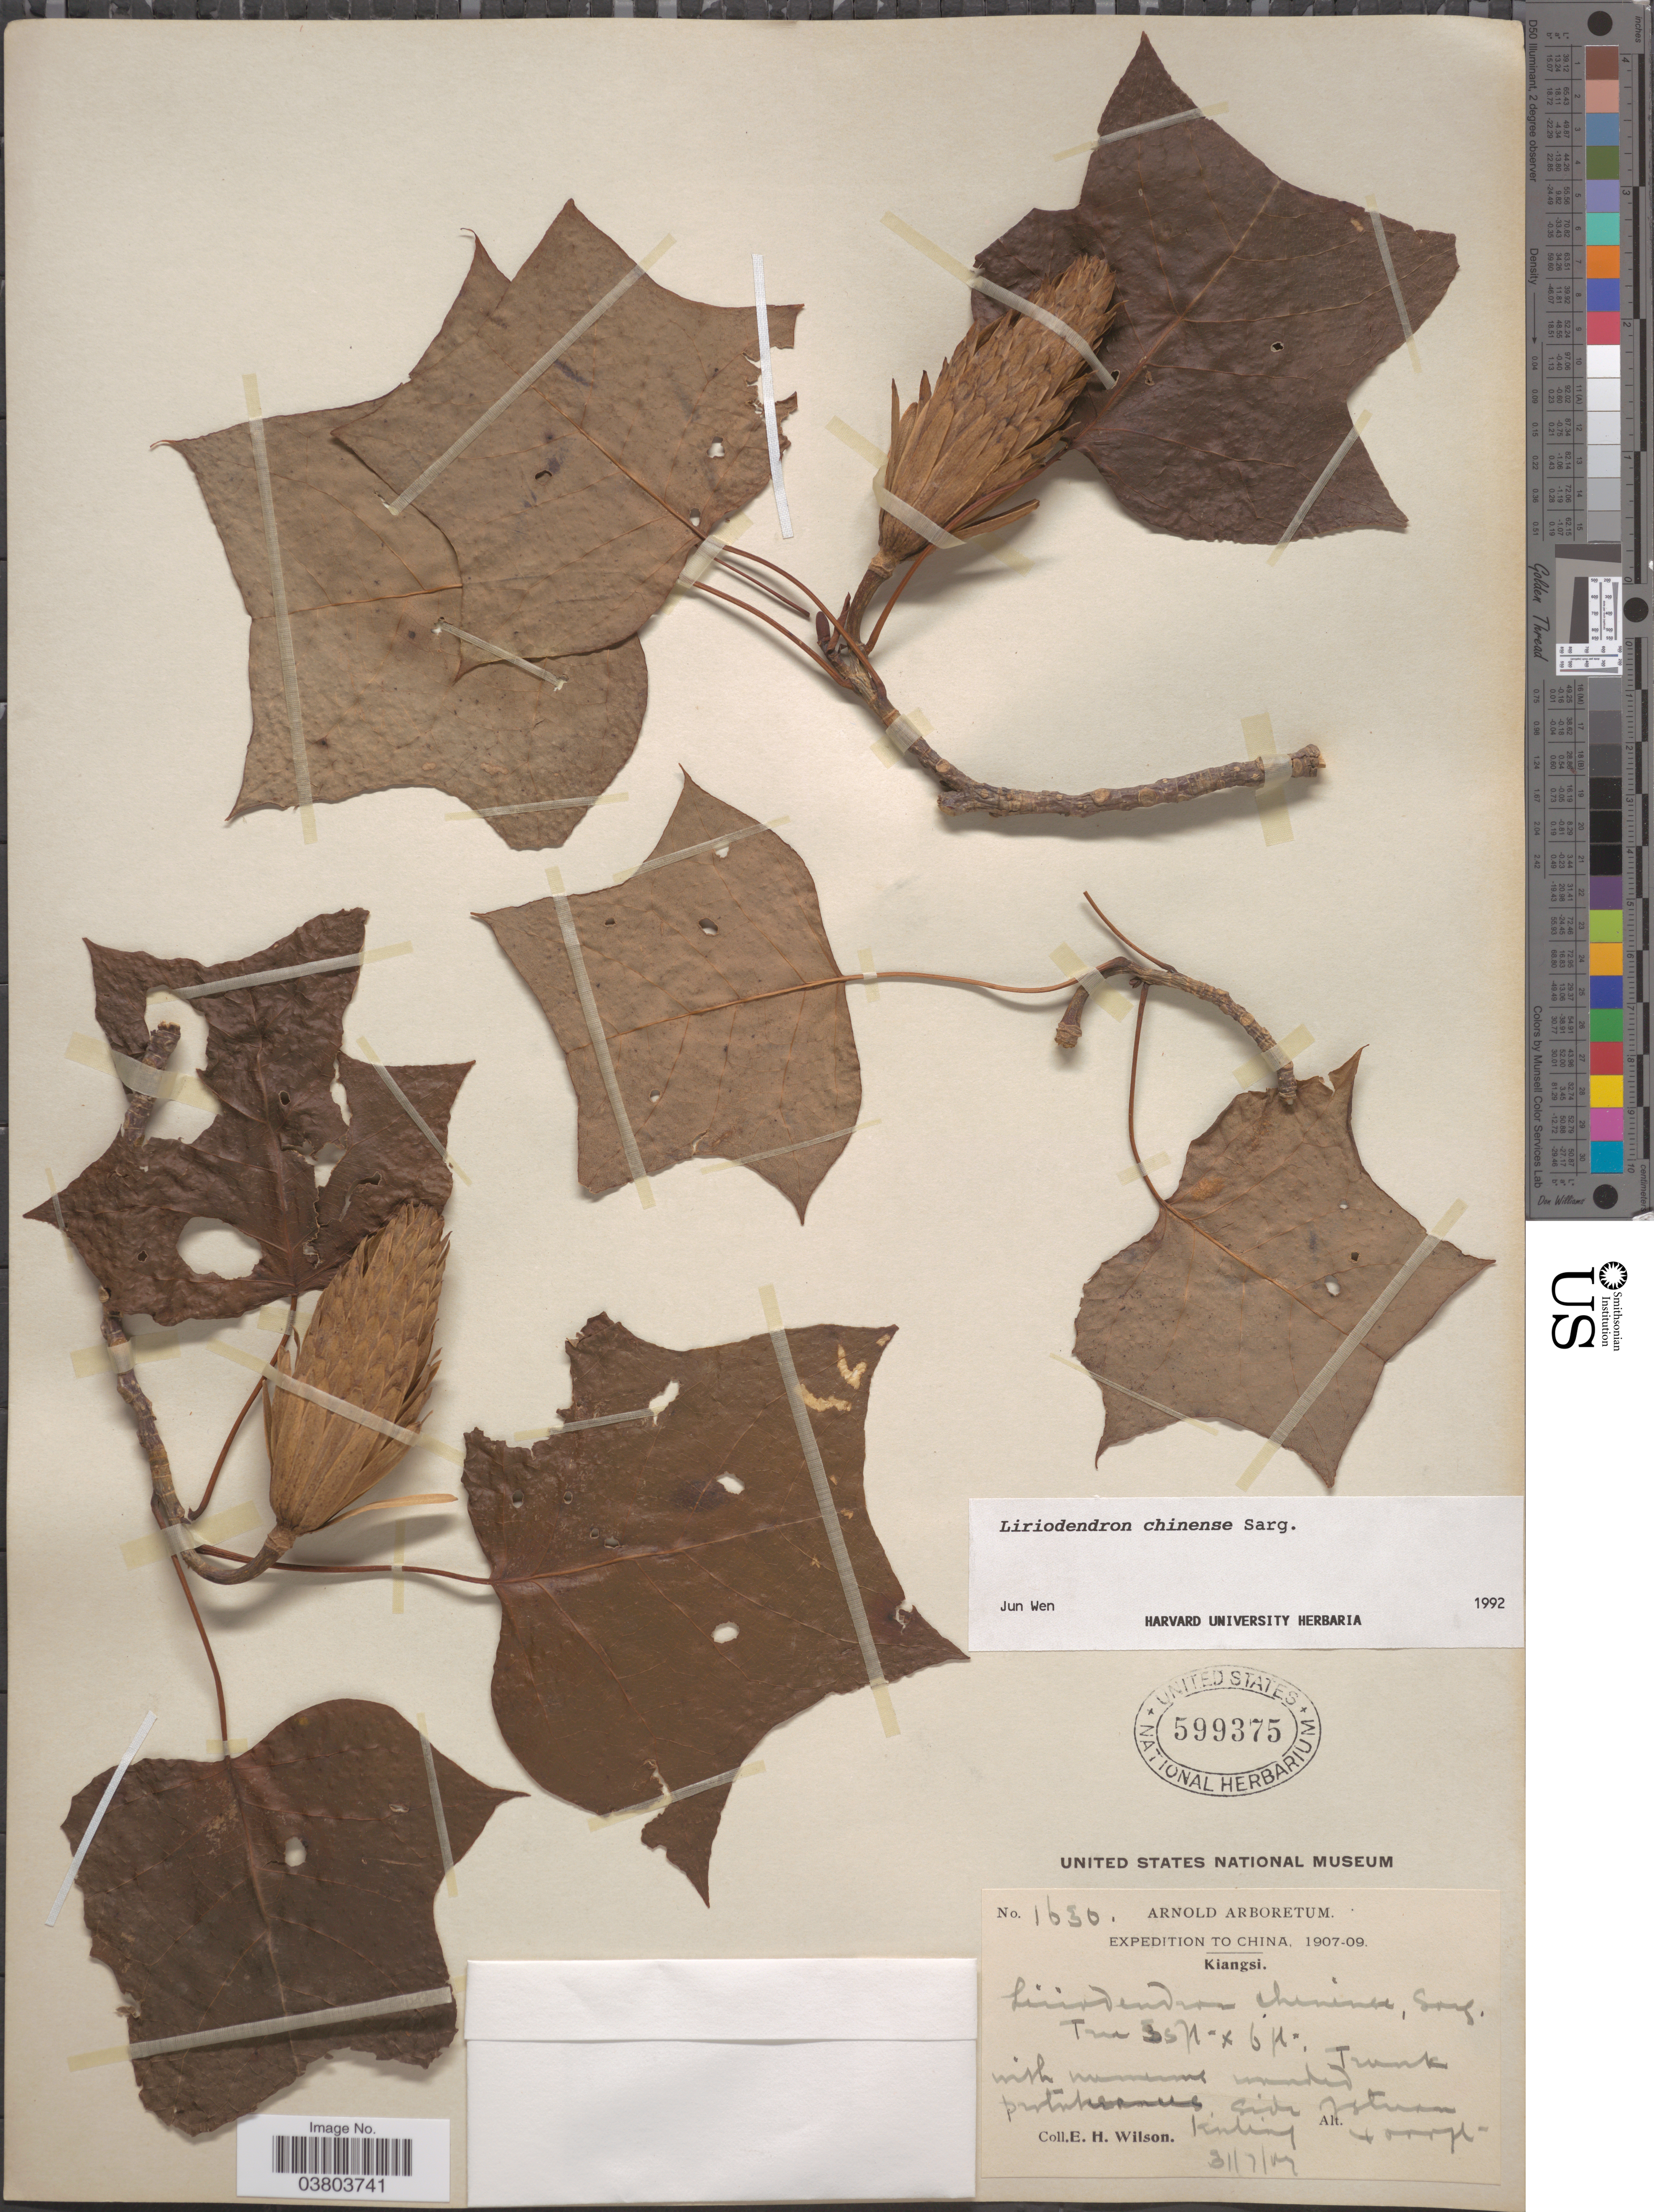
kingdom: Plantae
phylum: Tracheophyta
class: Magnoliopsida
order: Magnoliales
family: Magnoliaceae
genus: Liriodendron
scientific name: Liriodendron chinense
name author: (Hemsl.) Sarg.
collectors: E. Wilson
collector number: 1630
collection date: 1909-07-31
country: China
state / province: Jiangxi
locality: Kiangsi. Side of stream Kuling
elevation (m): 1219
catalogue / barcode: US 599375